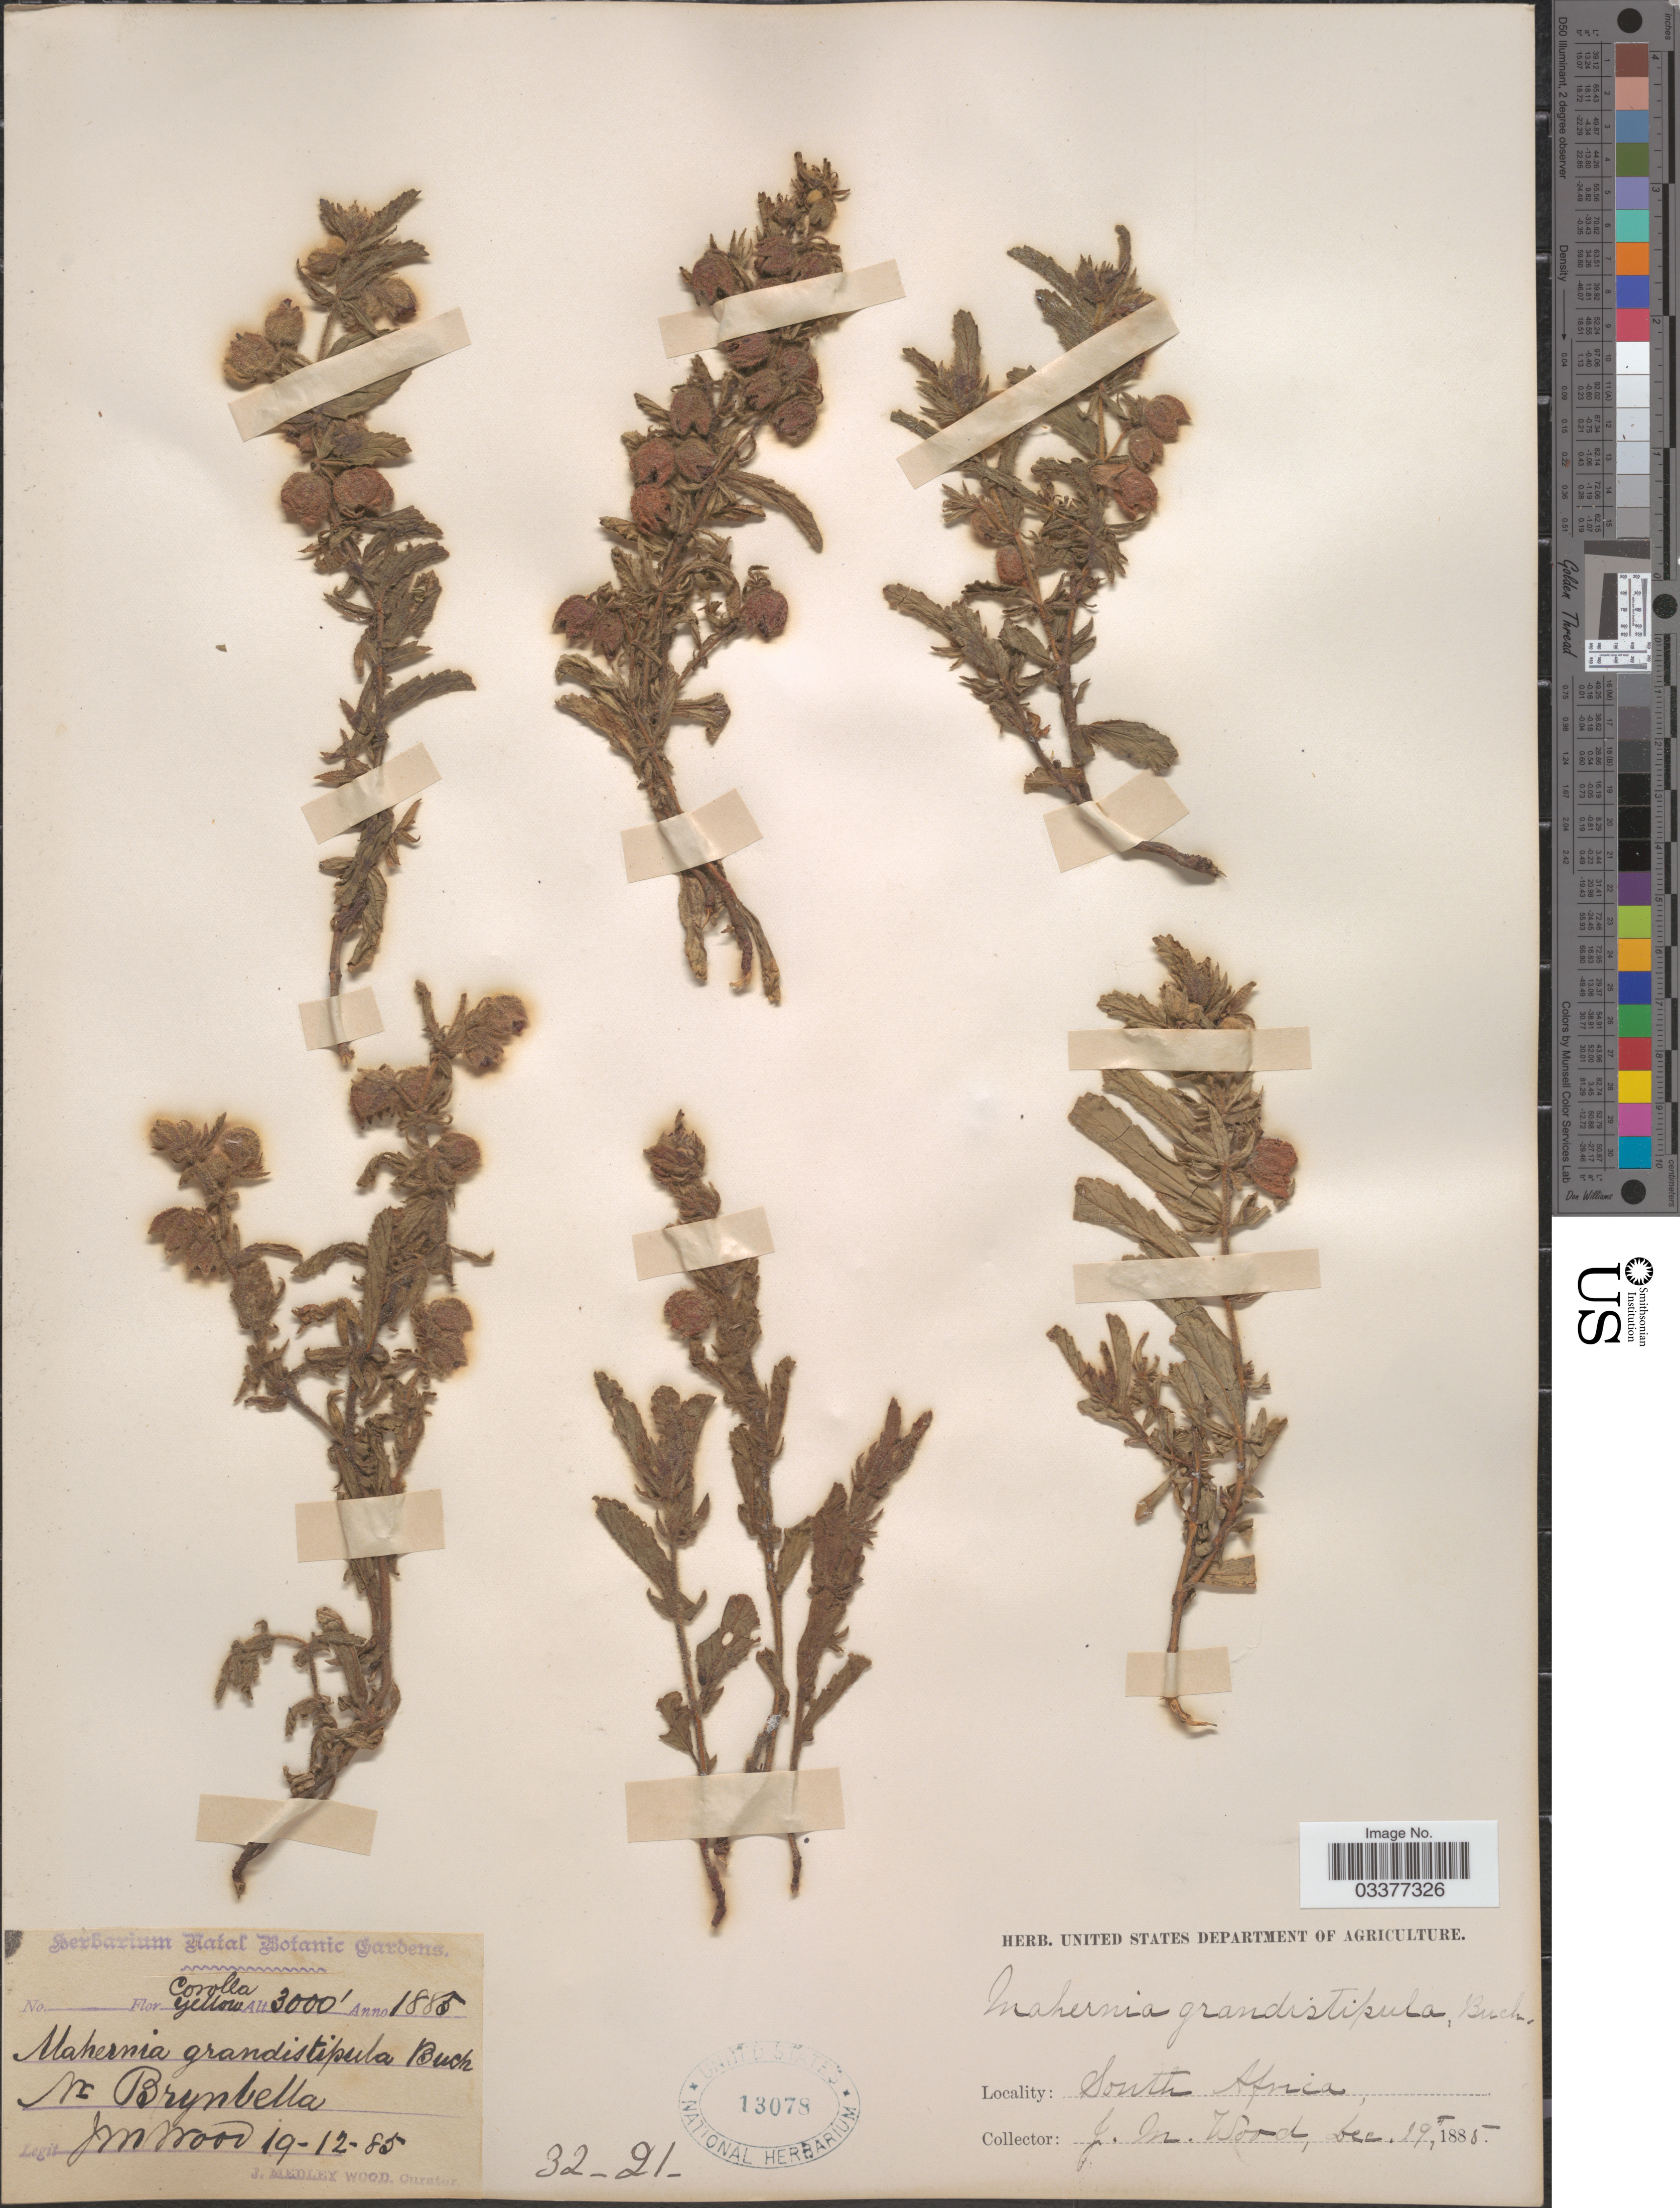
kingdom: Plantae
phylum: Tracheophyta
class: Magnoliopsida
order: Malvales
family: Malvaceae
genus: Hermannia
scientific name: Hermannia grandistipula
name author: (Buching ex Harv.) K. Schum.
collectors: J. M. Wood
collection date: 1885-12-19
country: South Africa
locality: Nr Brynbella.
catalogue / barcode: US 13078